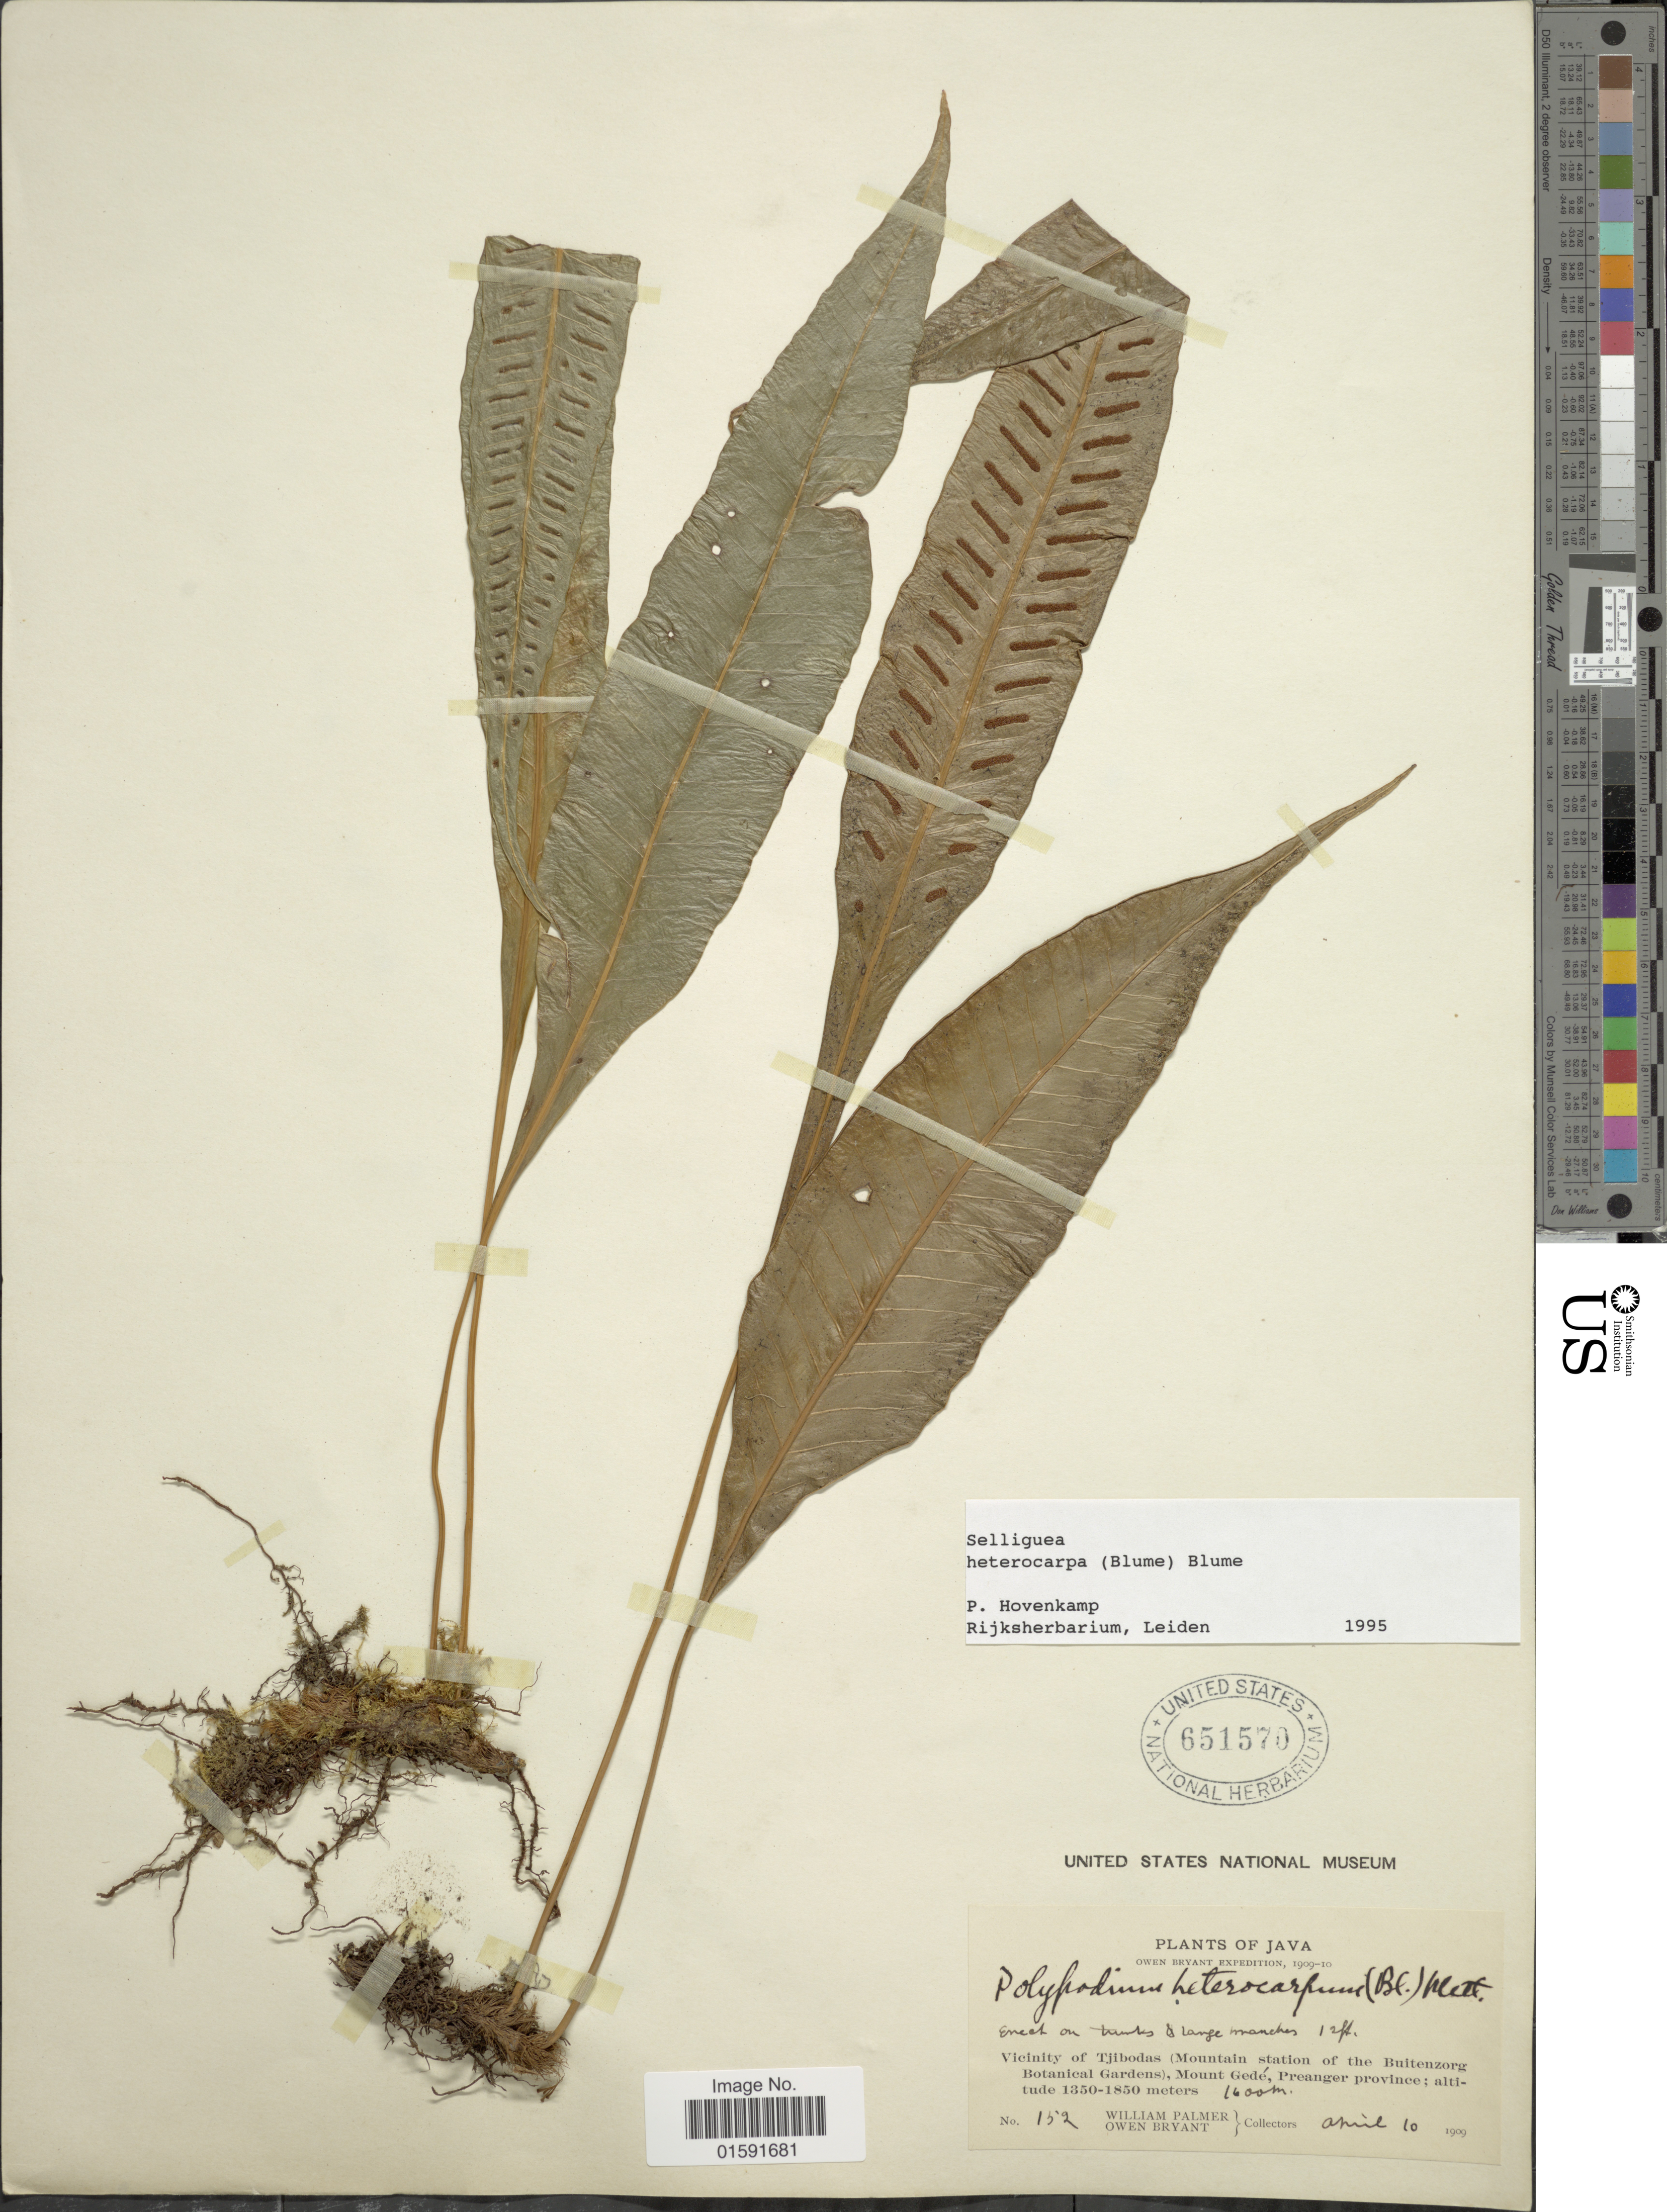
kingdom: Plantae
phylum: Tracheophyta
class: Polypodiopsida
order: Polypodiales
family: Polypodiaceae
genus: Selliguea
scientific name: Selliguea heterocarpa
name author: (Blume) Blume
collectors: W. Palmer & O. Bryant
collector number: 152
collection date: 1909-04-10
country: Indonesia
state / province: Java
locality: Vicinity of Tjibodas (Mountain Station of the Buitenzorg Botanical Gardens), Mount Gedé, Preanger Province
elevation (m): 1600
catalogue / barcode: US 651570